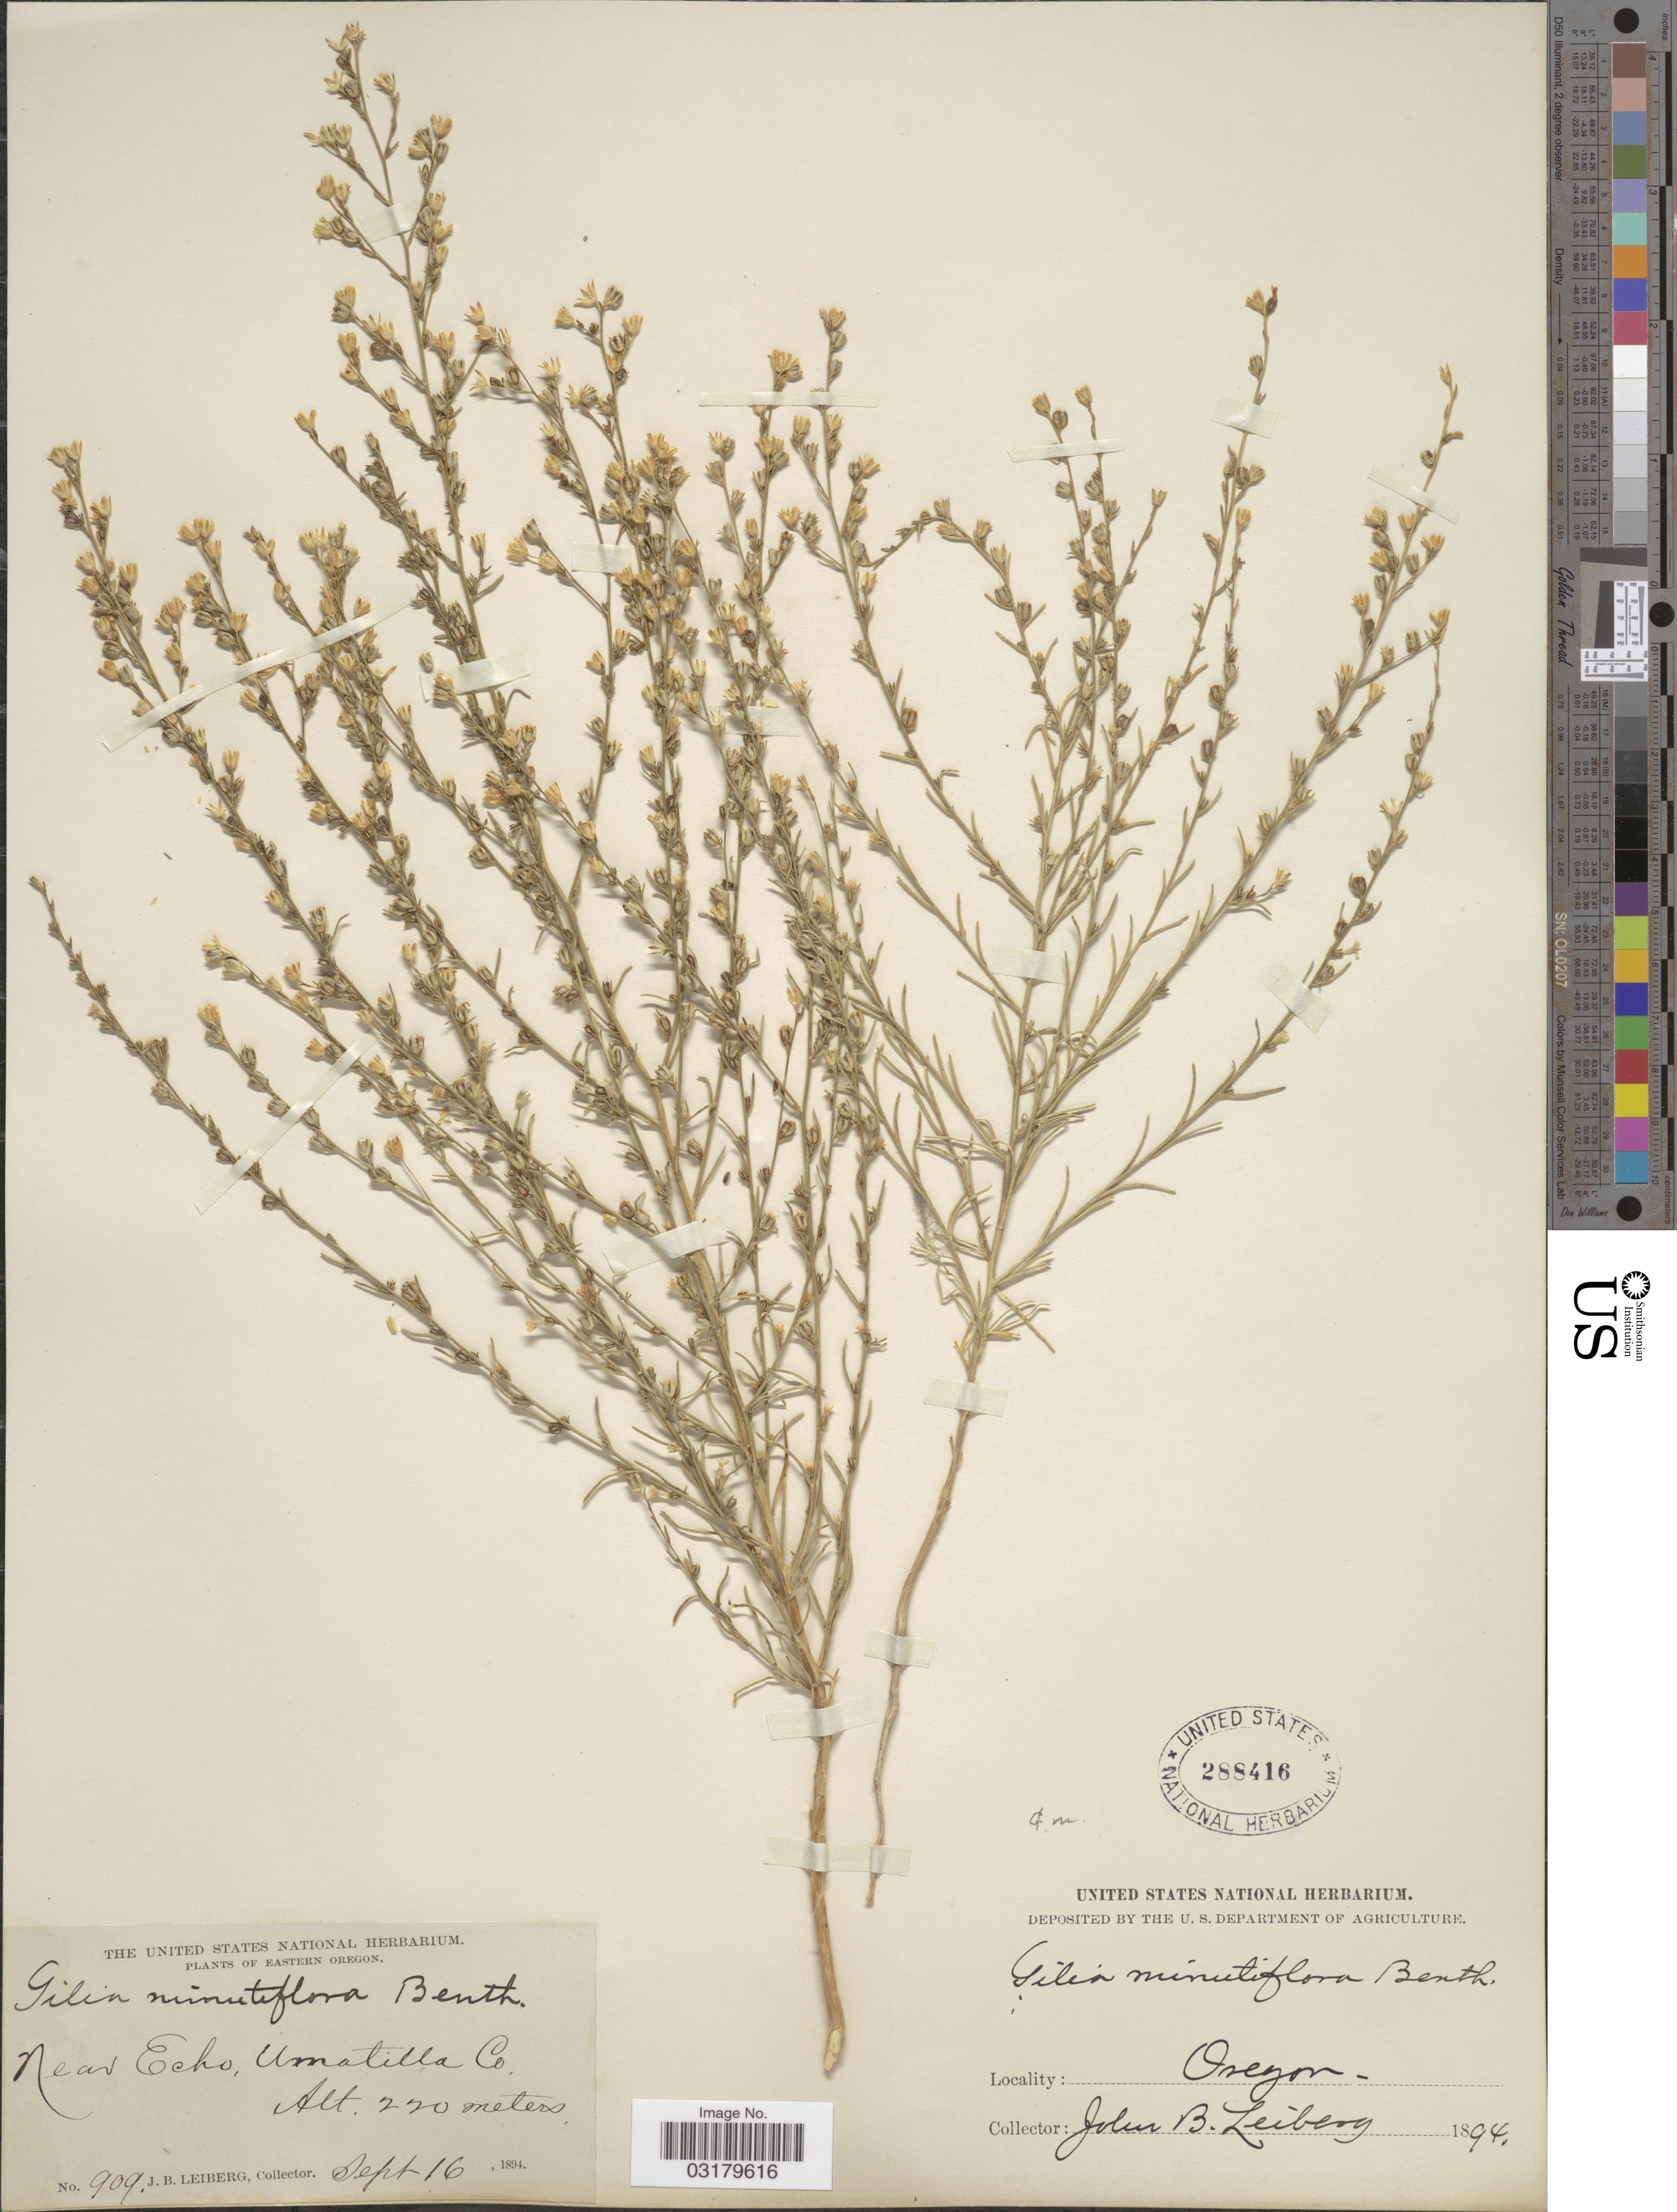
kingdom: Plantae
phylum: Tracheophyta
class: Magnoliopsida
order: Ericales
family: Polemoniaceae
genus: Microgilia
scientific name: Microgilia minutiflora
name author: (J.M. Porter & L.A. Johnson) Benth.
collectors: J. B. Leiberg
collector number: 909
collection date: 1894-09-16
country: United States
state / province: Oregon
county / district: Umatilla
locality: Eastern Oregon. Near Echo, Umatilla Co.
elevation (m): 220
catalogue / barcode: US 288416